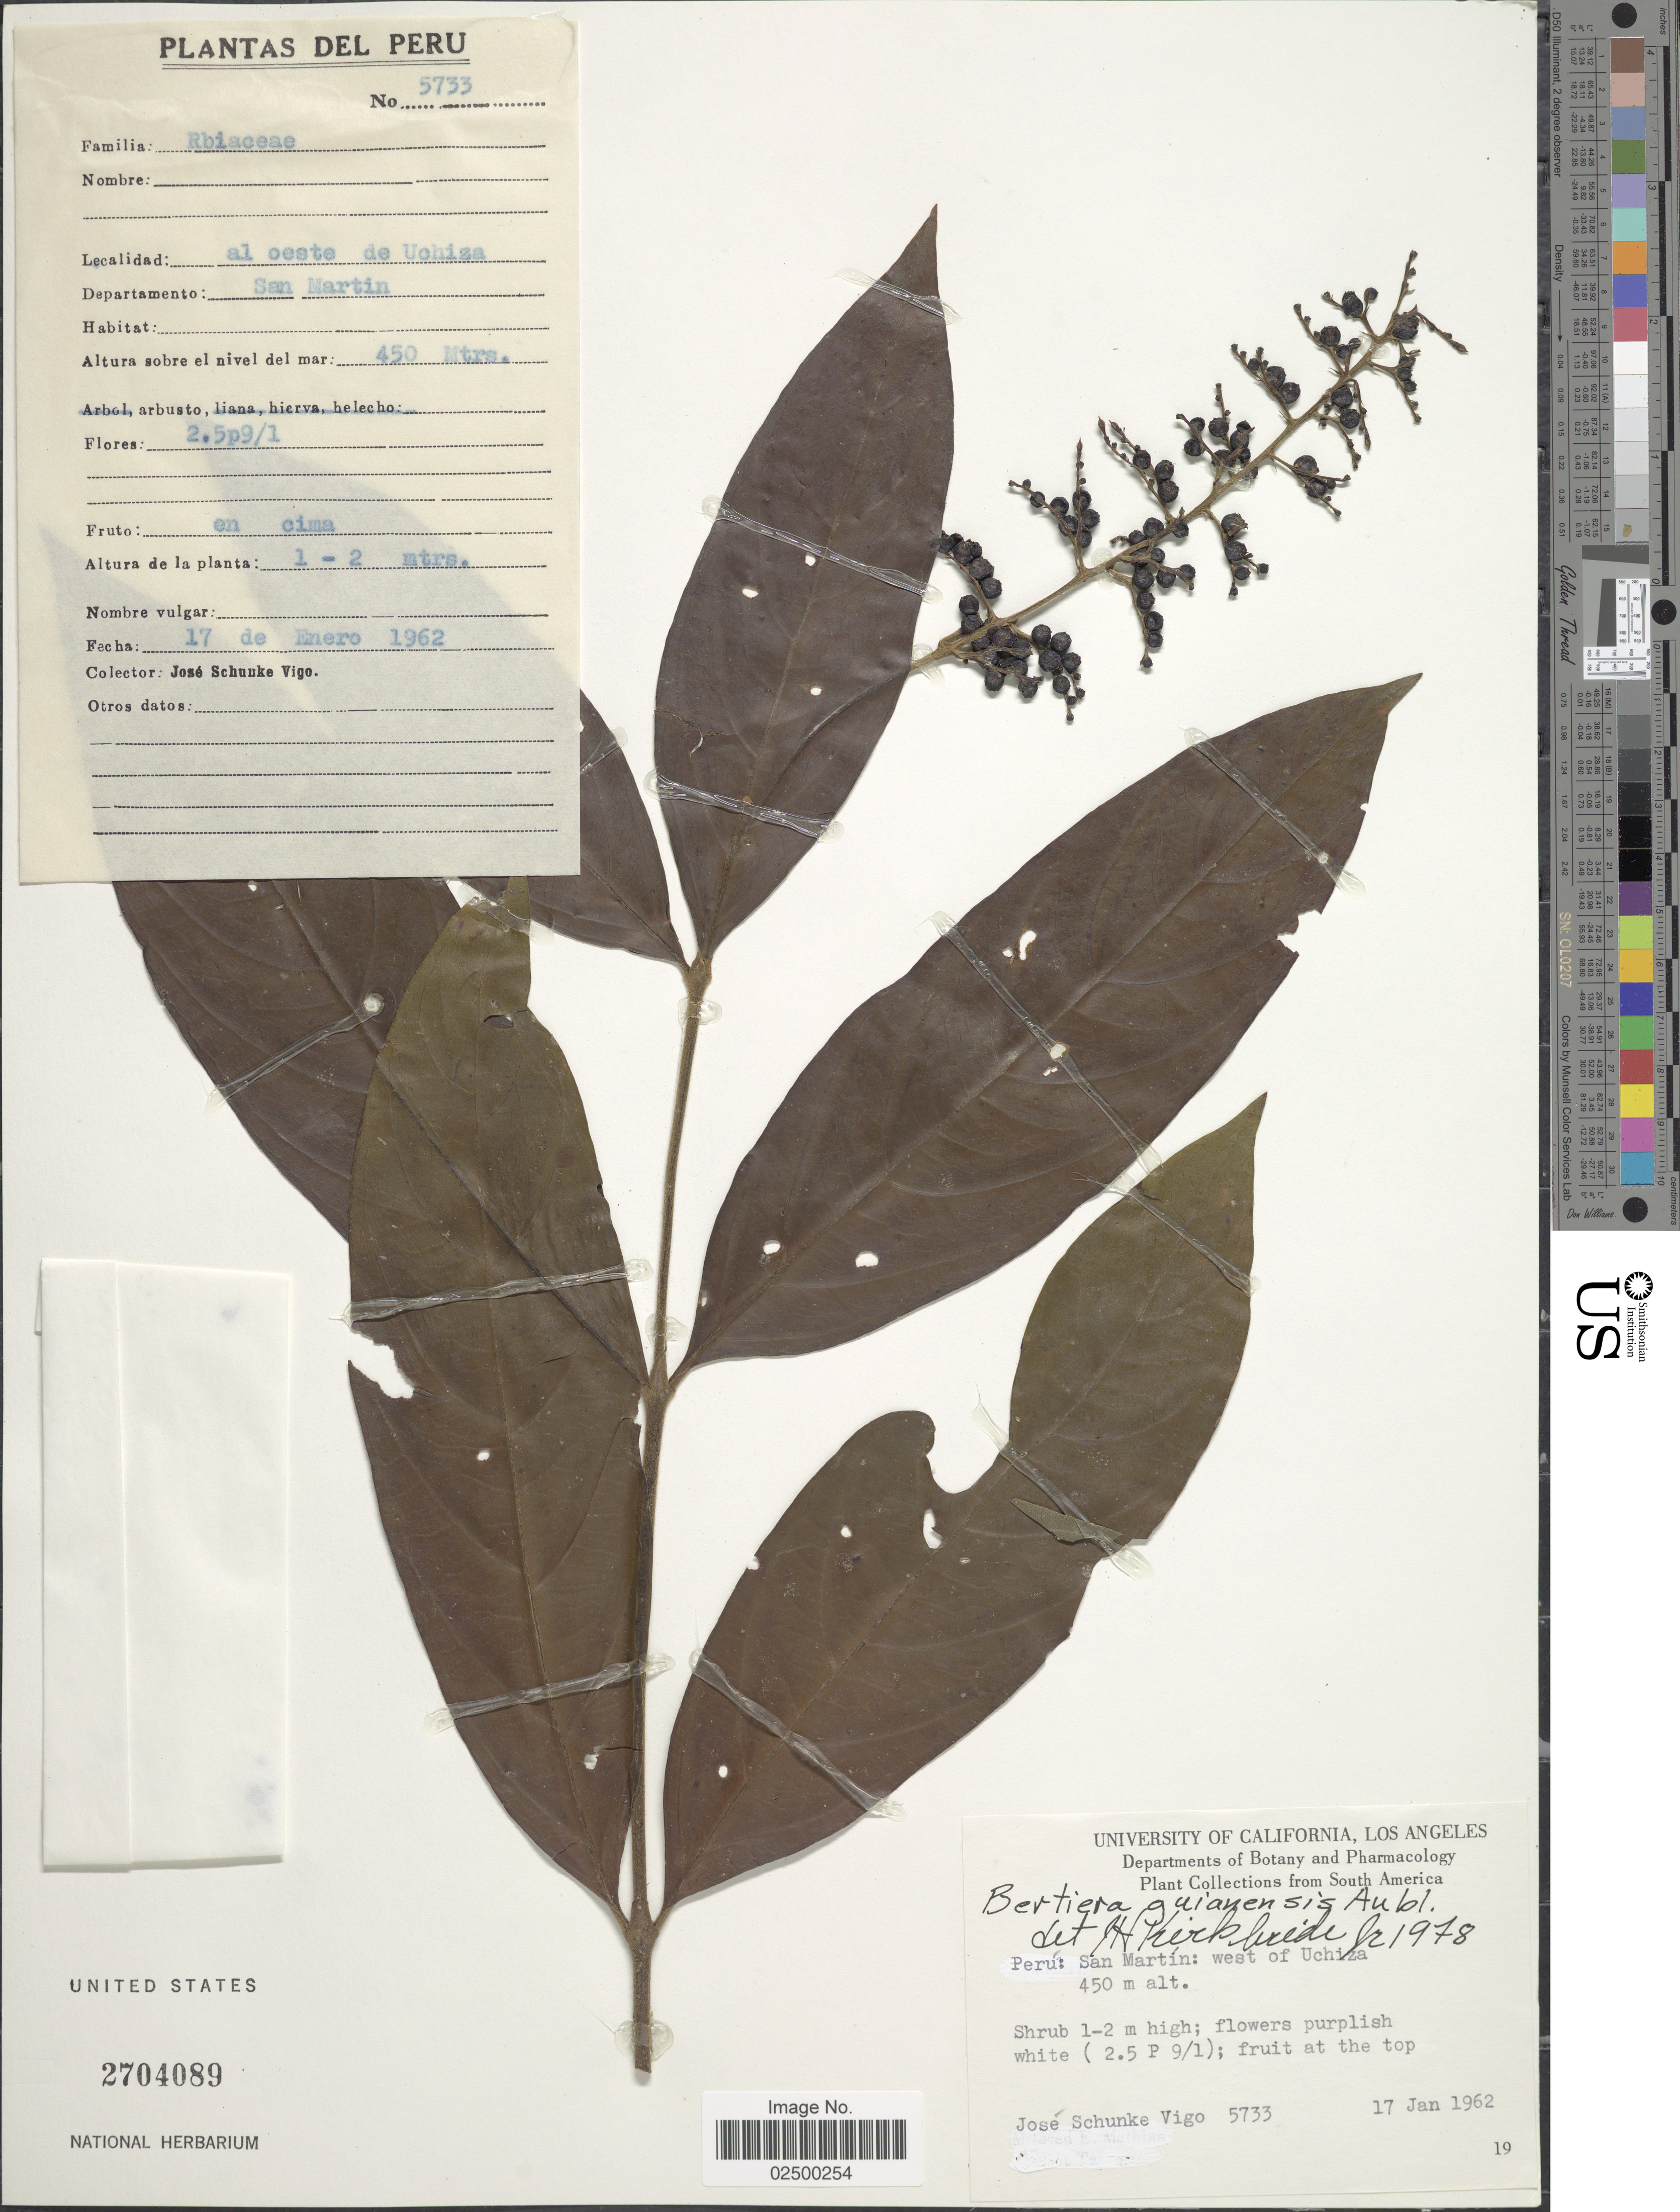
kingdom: Plantae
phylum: Tracheophyta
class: Magnoliopsida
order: Gentianales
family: Rubiaceae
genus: Bertiera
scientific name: Bertiera guianensis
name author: Aubl.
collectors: J. Schunke Vigo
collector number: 5733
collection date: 1962-01-17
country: Peru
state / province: San Martín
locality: West of Uchiza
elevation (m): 450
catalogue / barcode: US 2704089